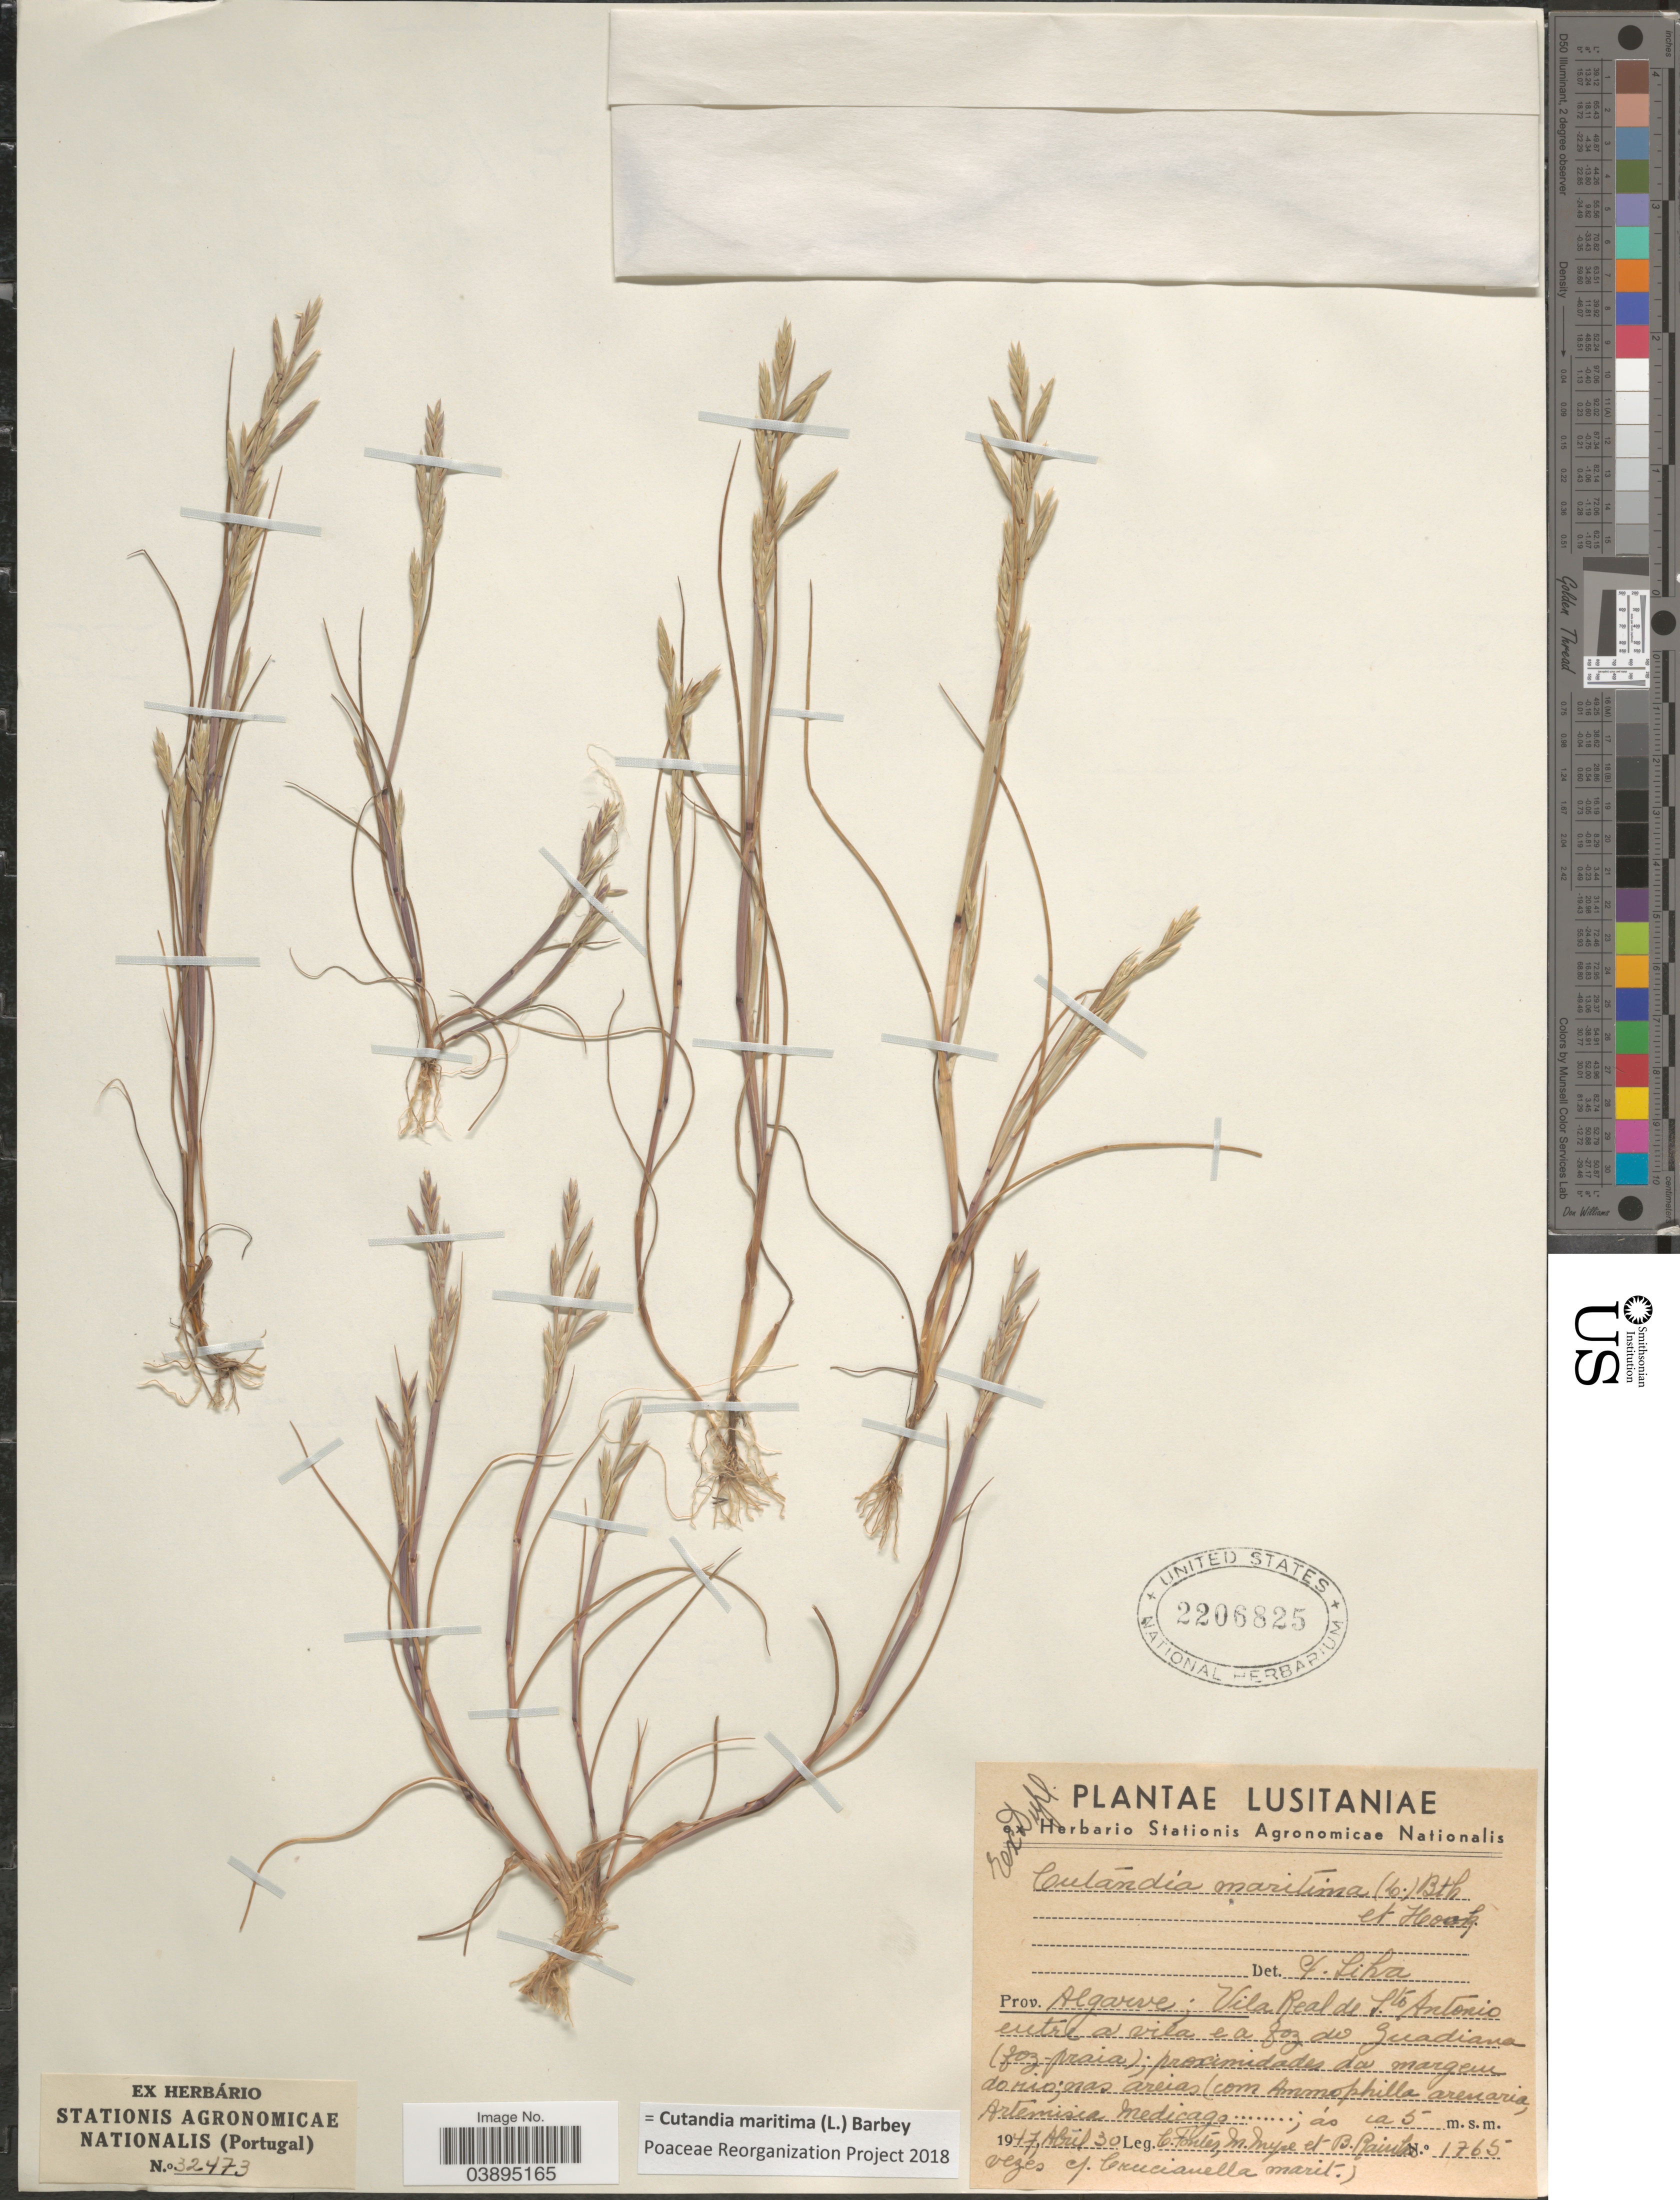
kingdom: Plantae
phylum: Tracheophyta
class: Liliopsida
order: Poales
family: Poaceae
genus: Cutandia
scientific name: Cutandia maritima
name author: (L.) Barbey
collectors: C. Fontes, Myre, M. & B. Rainha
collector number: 1765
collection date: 1947-04-30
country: Portugal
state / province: Vila Real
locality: Prov. Algarve; Vila Real de Sto. Antonio entre a vila e a foz do Guadiana (foz-praia).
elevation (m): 5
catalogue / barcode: US 2206825